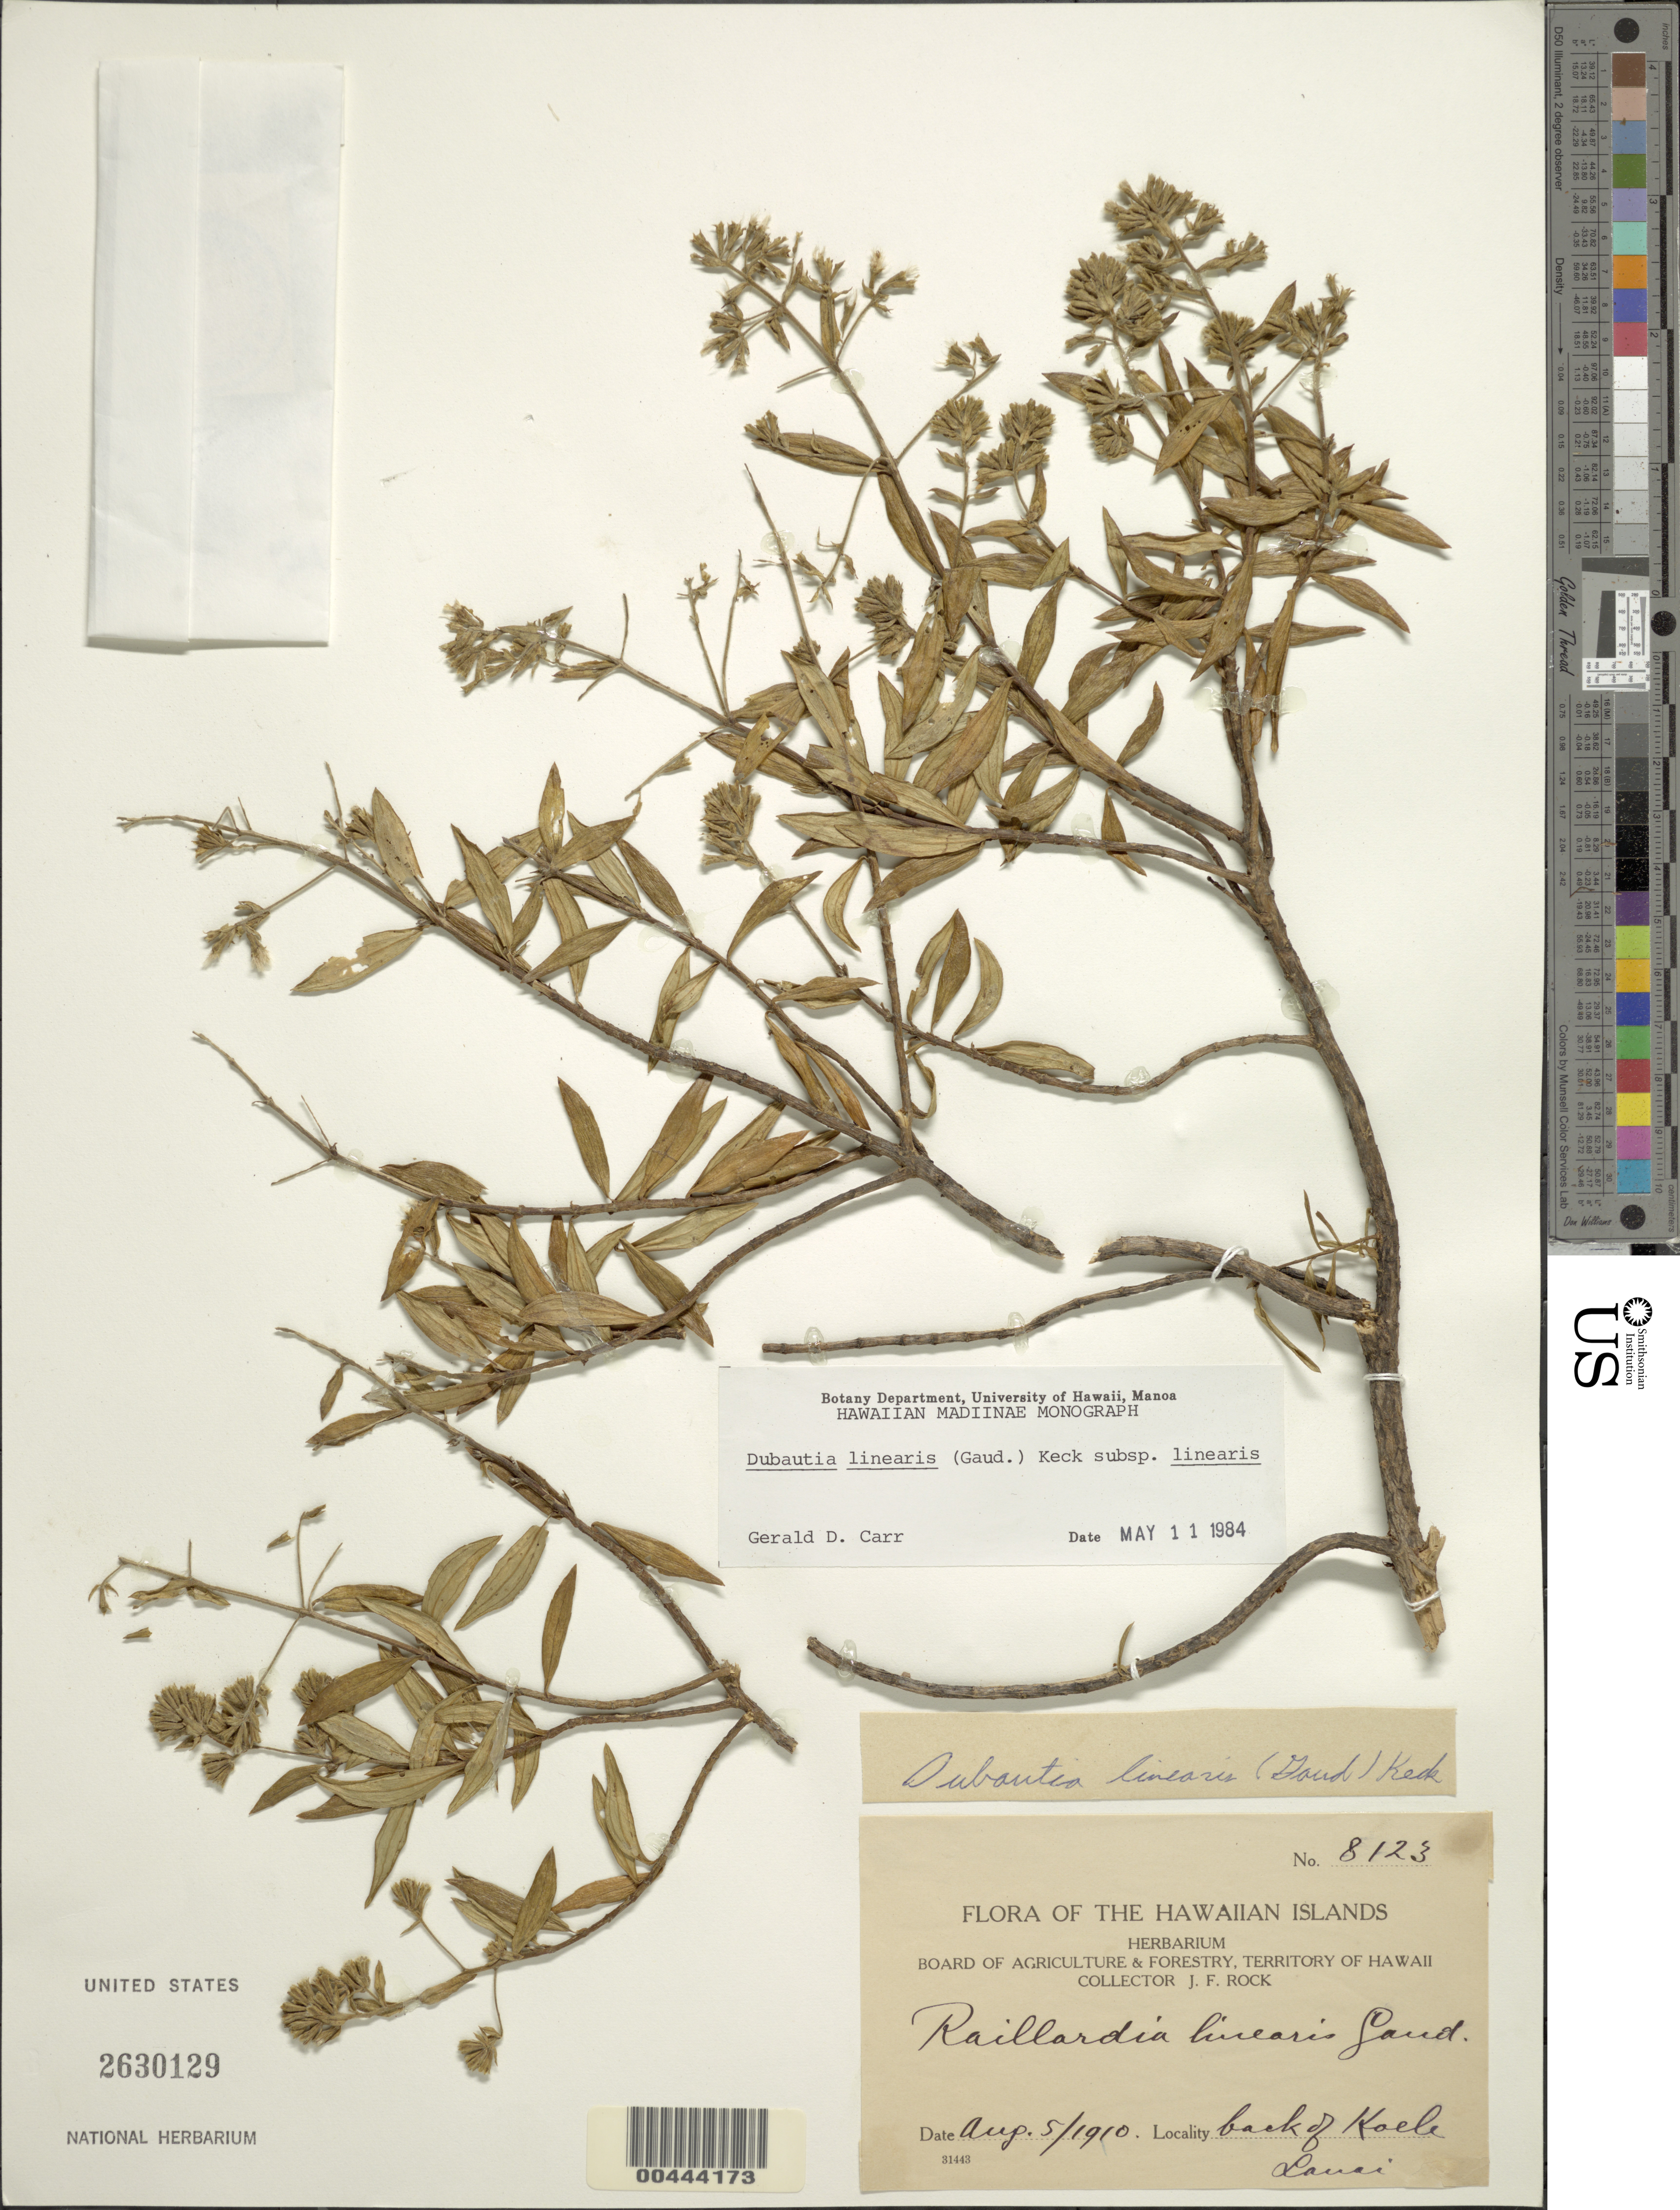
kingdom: Plantae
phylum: Tracheophyta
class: Magnoliopsida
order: Asterales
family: Asteraceae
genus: Dubautia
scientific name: Dubautia linearis subsp. linearis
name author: (Gaudich.) D.D. Keck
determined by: Carr, G. D.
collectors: J. F. Rock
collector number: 8123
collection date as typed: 5 Aug 1910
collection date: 1910-08-05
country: United States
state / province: Hawaii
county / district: Maui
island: Lana'i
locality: Back of Koele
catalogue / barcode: US 2630129